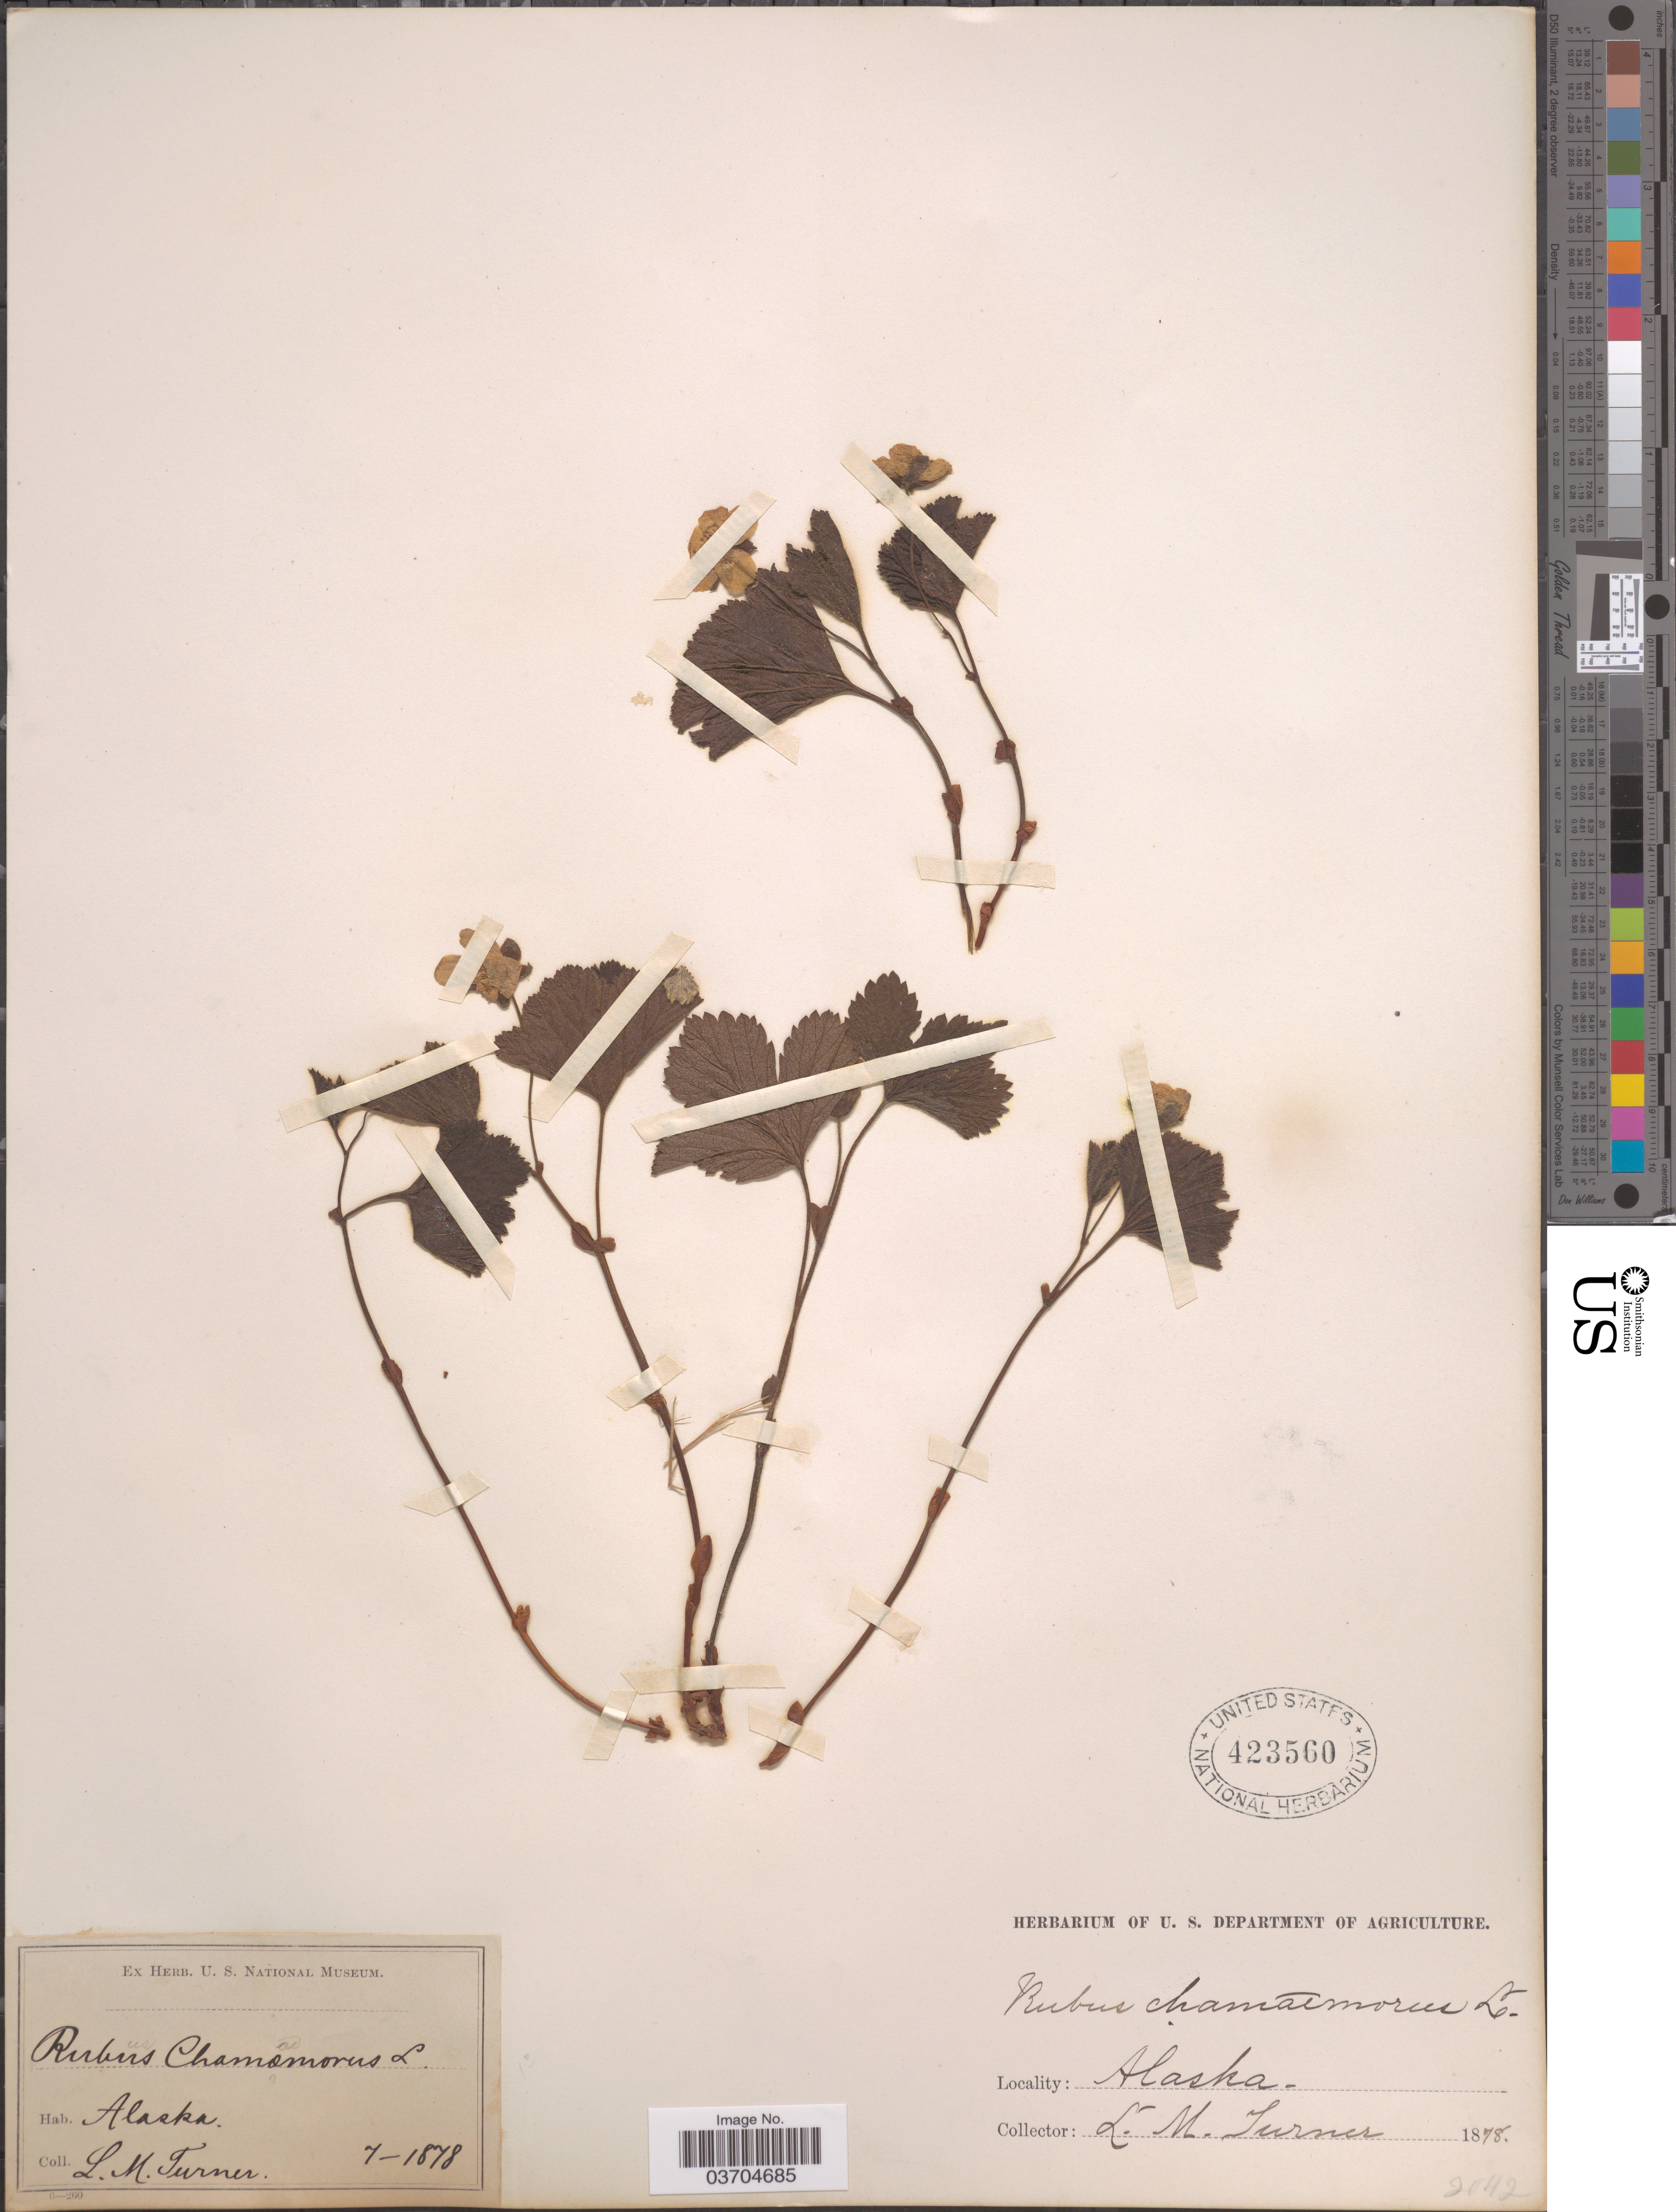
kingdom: Plantae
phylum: Tracheophyta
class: Magnoliopsida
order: Rosales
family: Rosaceae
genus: Rubus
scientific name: Rubus chamaemorus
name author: L.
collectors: L. M. Turner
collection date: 1878-07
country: United States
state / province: Alaska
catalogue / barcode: US 423560